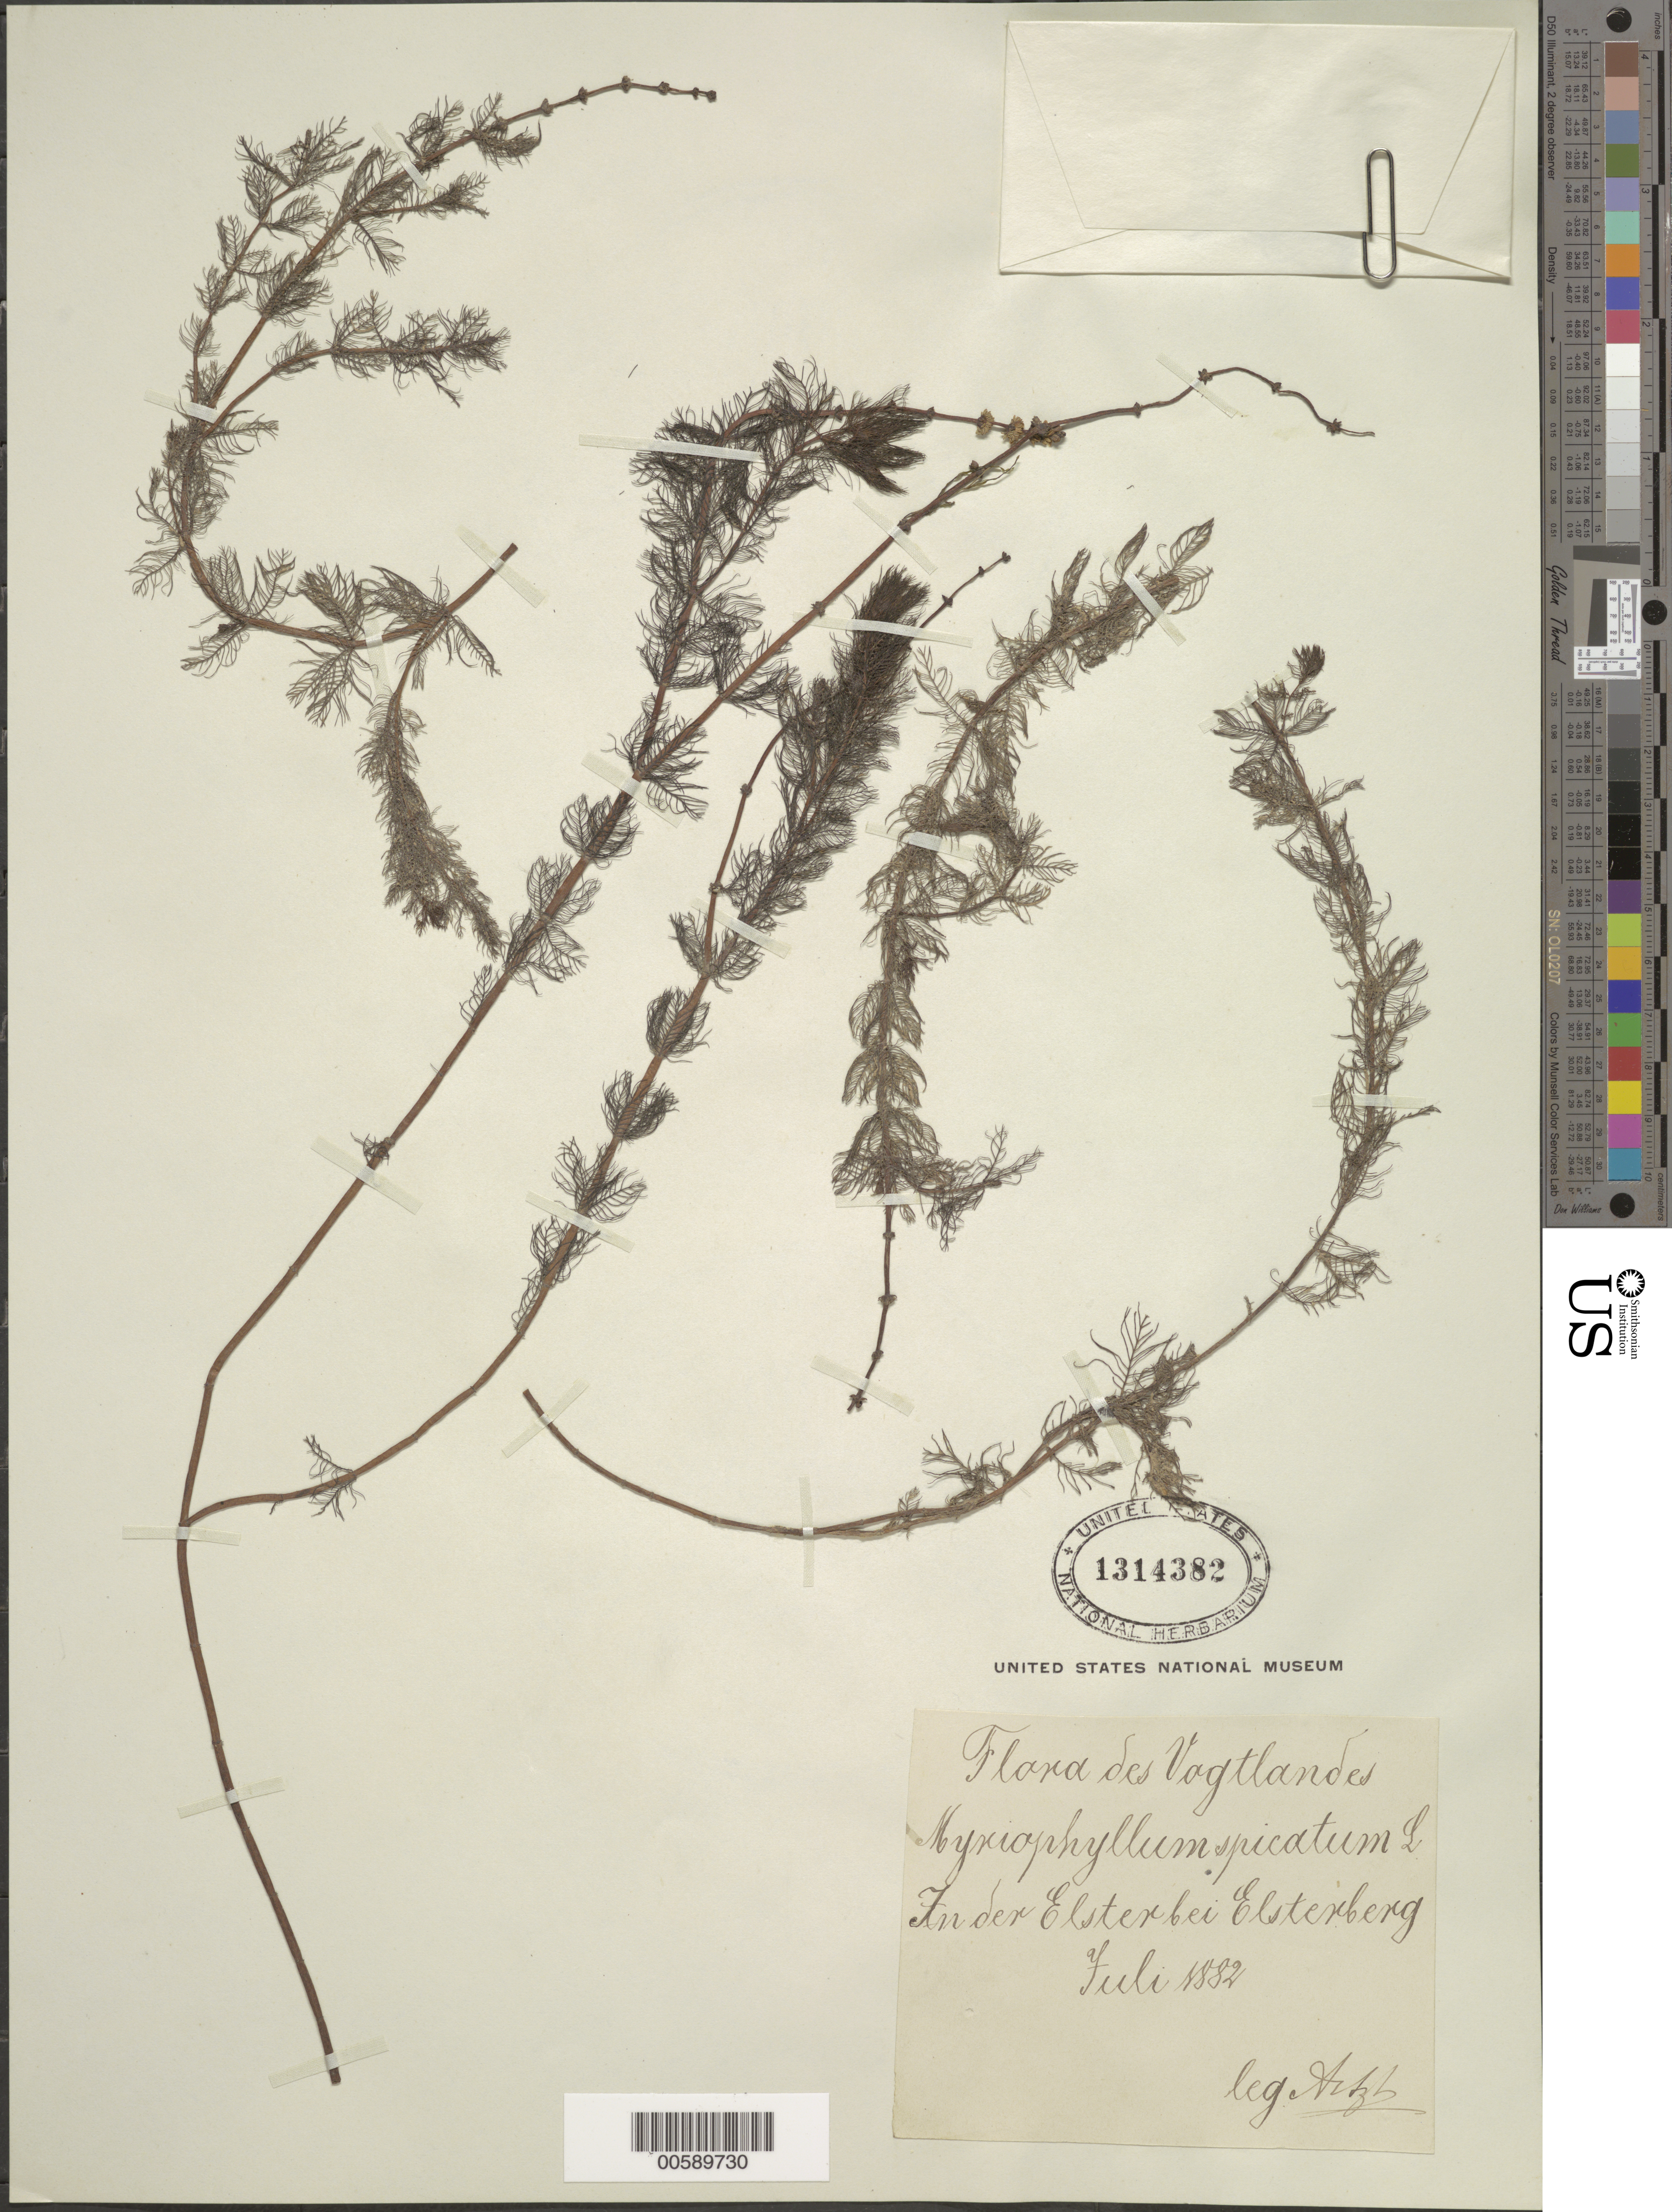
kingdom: Plantae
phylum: Tracheophyta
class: Magnoliopsida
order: Saxifragales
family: Haloragaceae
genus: Myriophyllum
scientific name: Myriophyllum spicatum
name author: L.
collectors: -. Artzb.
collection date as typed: Jul 1882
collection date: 1882-07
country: Germany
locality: Elster near Elsterberg; "East Germany"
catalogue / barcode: US 1314382